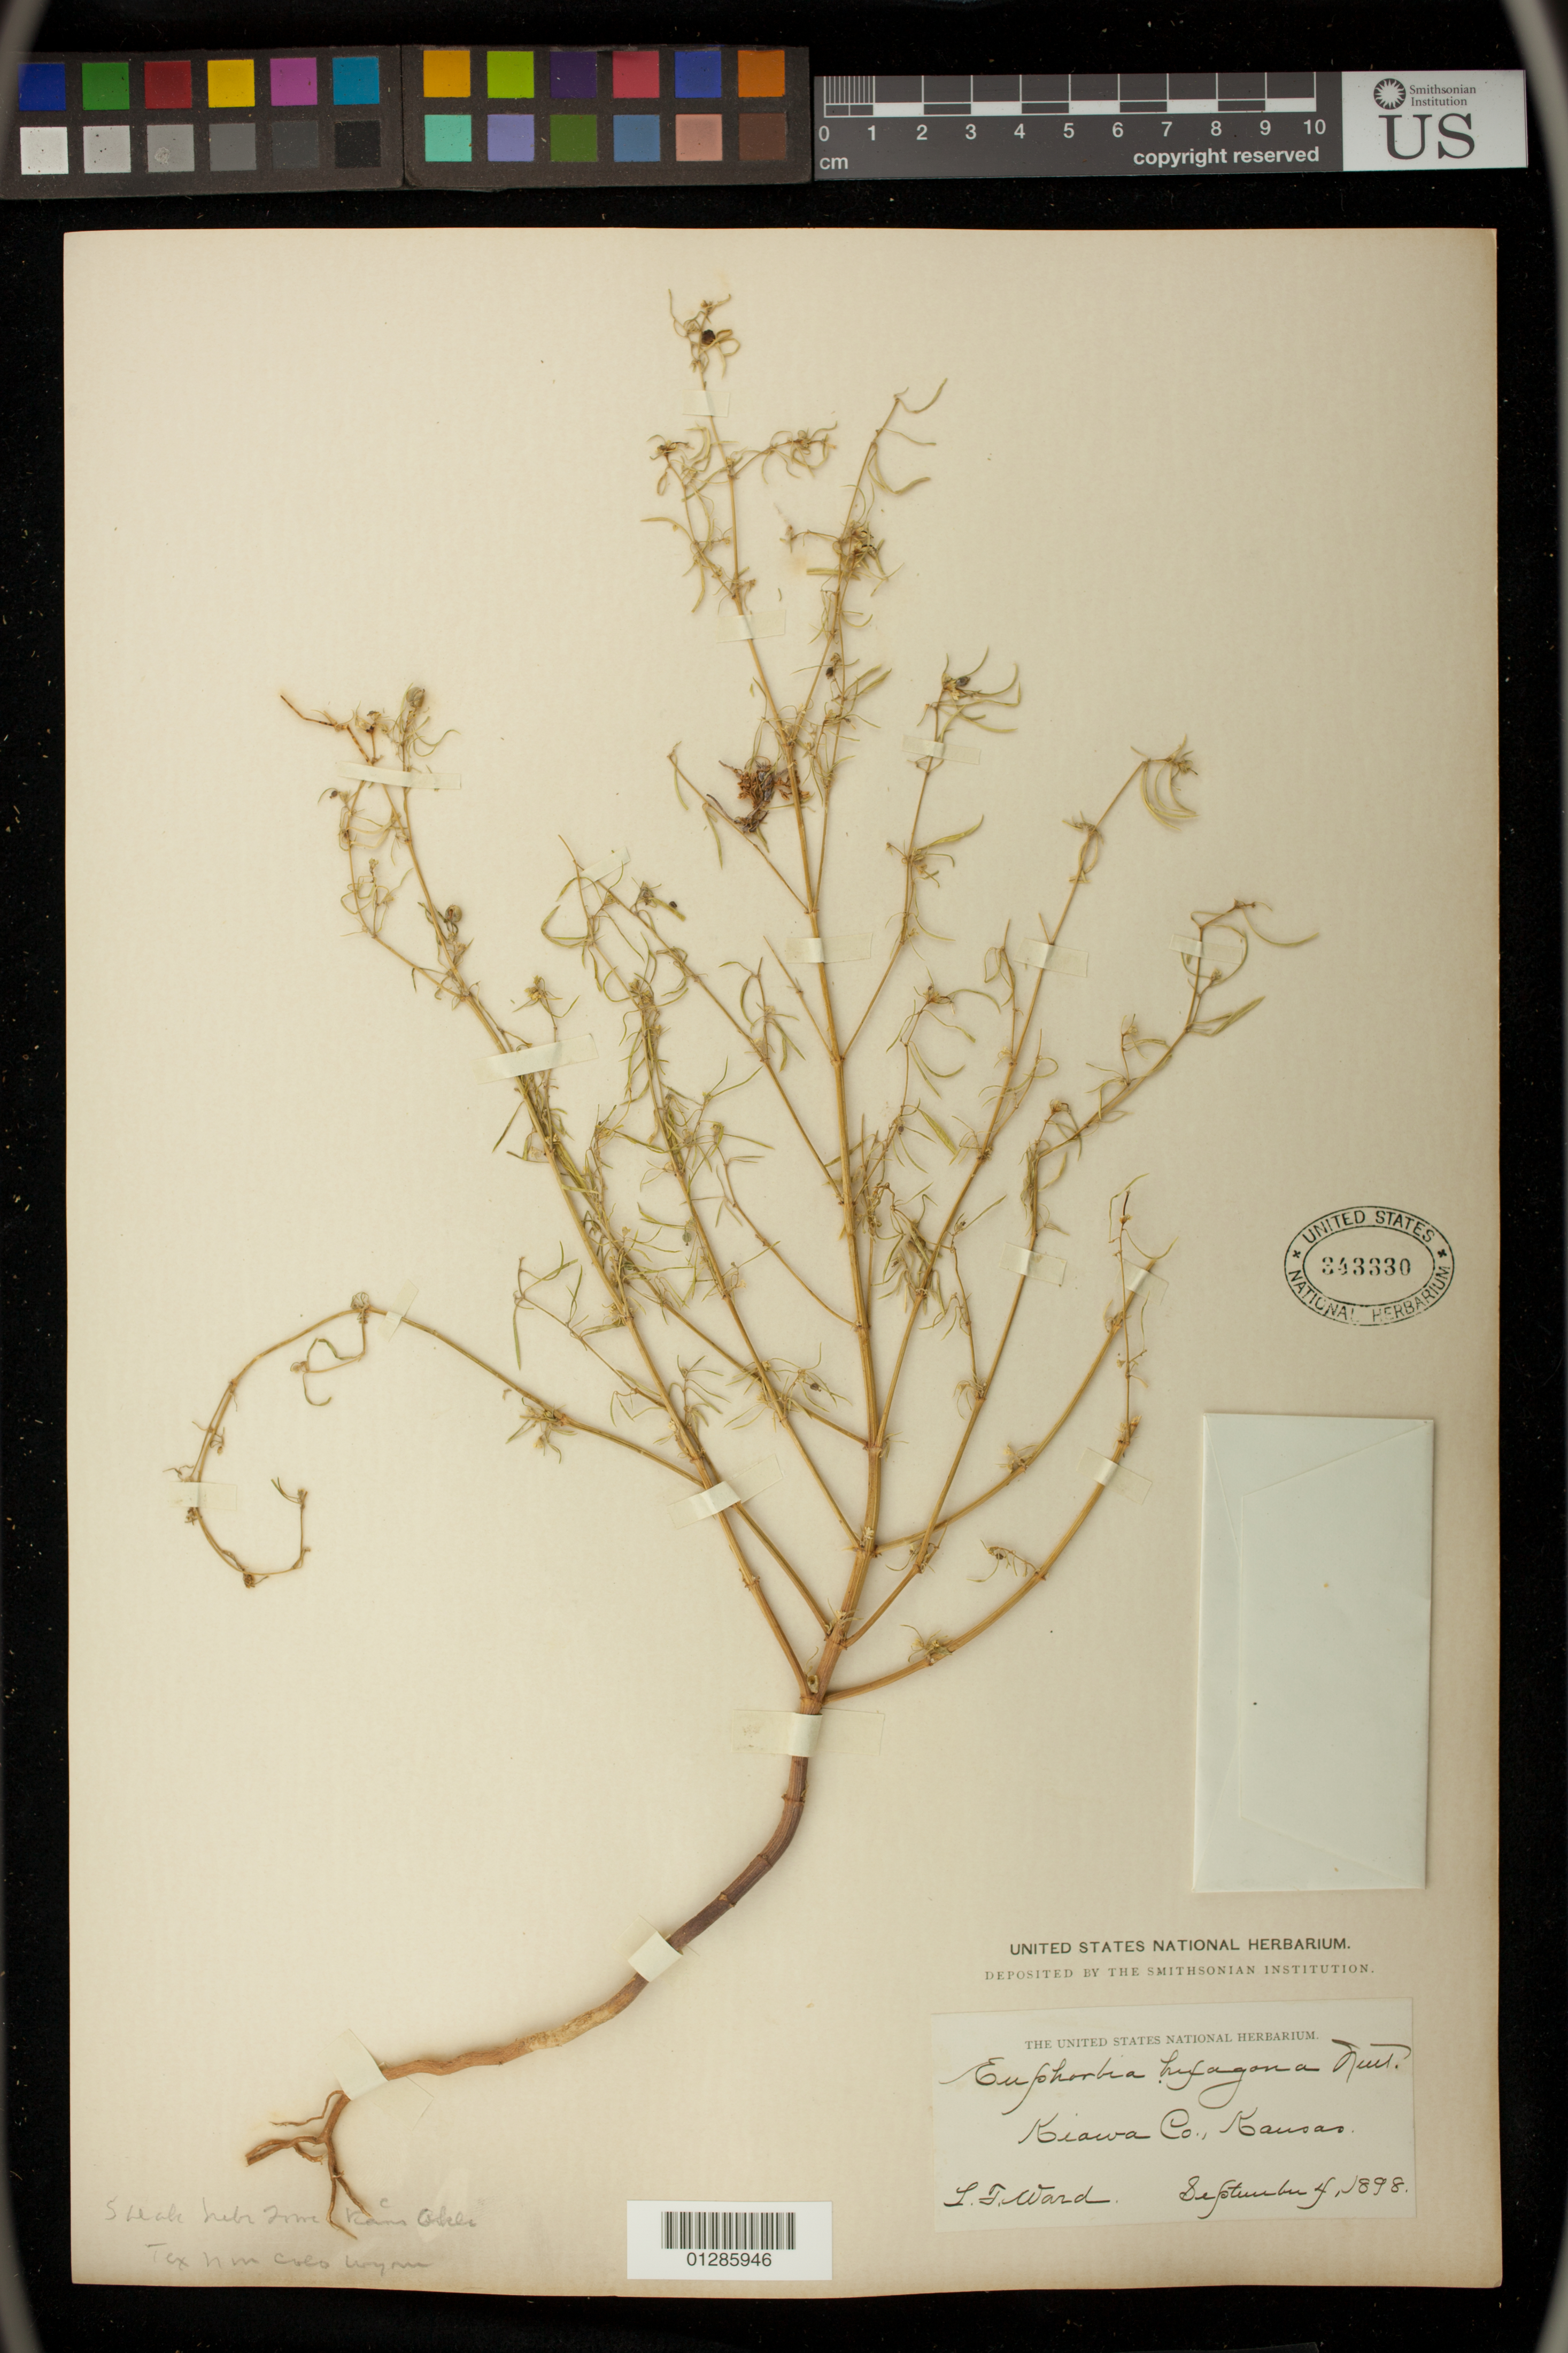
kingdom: Plantae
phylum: Tracheophyta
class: Magnoliopsida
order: Malpighiales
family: Euphorbiaceae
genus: Euphorbia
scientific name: Euphorbia hexagona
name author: Nutt. ex Spreng.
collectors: L. F. Ward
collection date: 1898-09-04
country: United States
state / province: Kansas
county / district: Kiawa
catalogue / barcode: US 343330